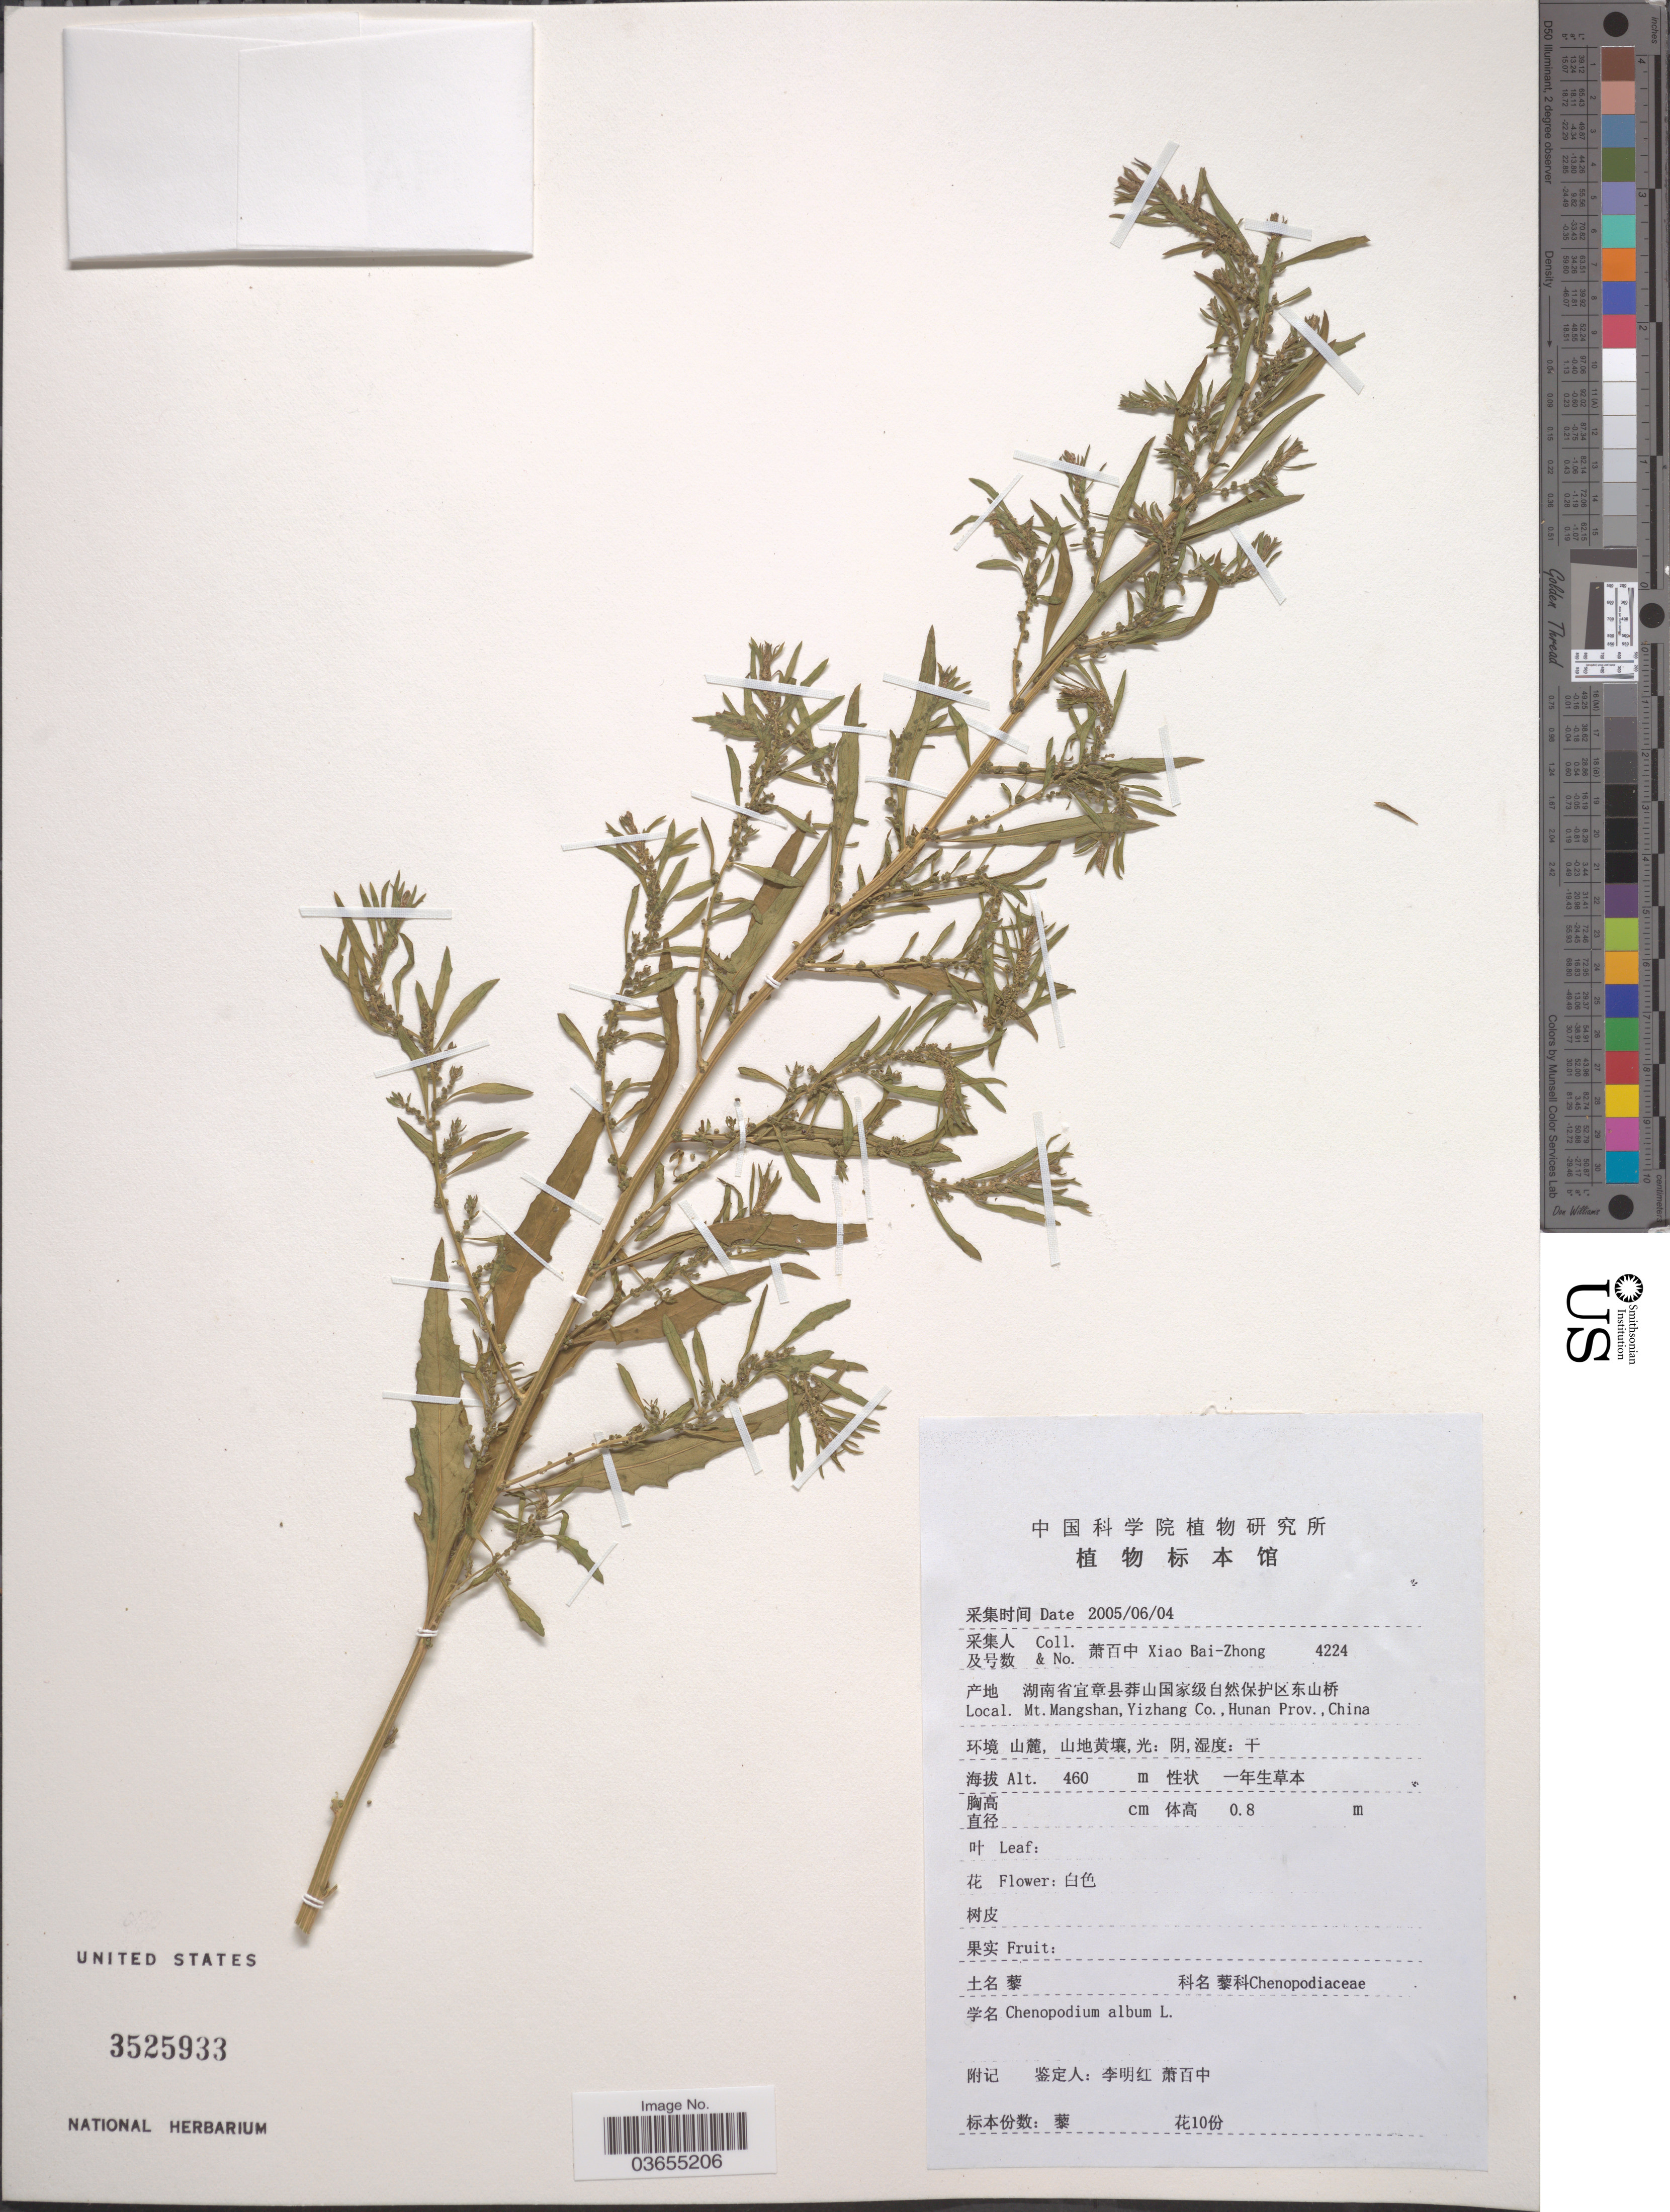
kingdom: Plantae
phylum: Tracheophyta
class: Magnoliopsida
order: Caryophyllales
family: Amaranthaceae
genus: Chenopodium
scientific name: Chenopodium album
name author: L.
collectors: B. Z. Xiao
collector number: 4224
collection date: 2005-06-04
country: China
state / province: Hunan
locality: Mt. Mangshan, Yizhang Co.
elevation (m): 460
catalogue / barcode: US 3525933